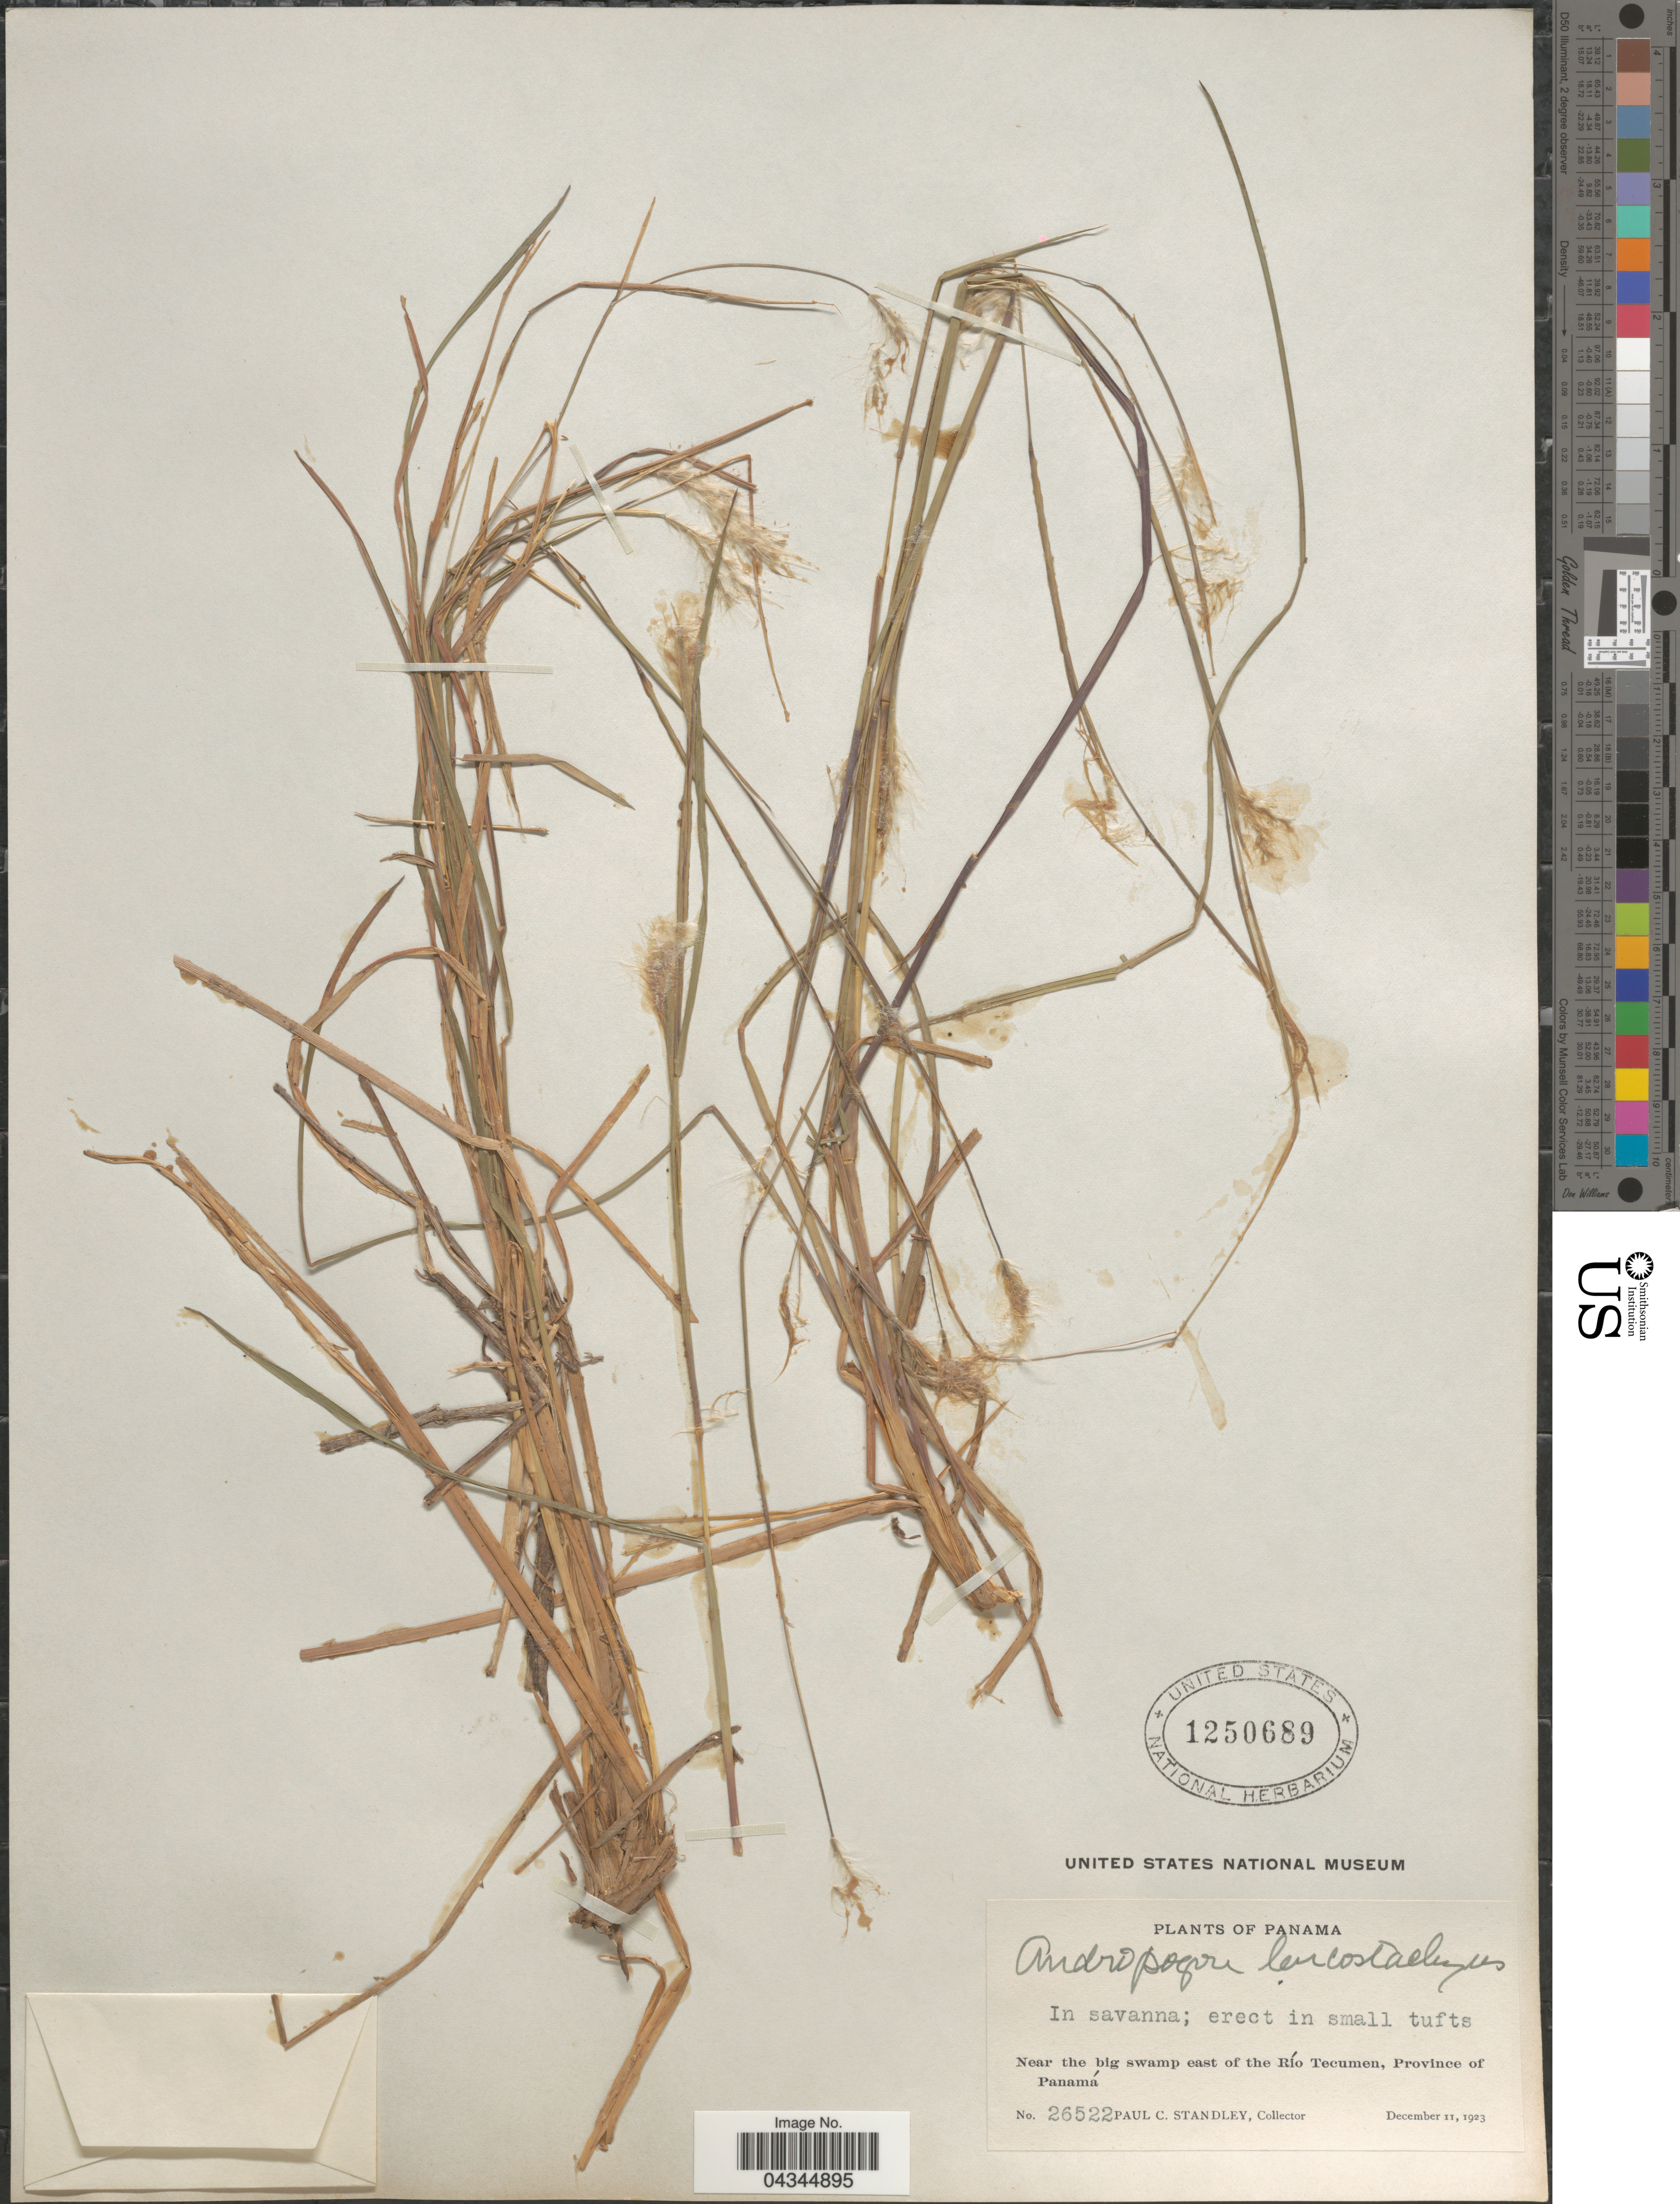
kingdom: Plantae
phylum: Tracheophyta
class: Liliopsida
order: Poales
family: Poaceae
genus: Andropogon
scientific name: Andropogon leucostachyus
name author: Kunth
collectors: P. C. Standley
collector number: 26522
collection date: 1923-12-11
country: Panama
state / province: Panamá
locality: Near the big swamp east of the Río Tecumen.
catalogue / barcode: US 1250689